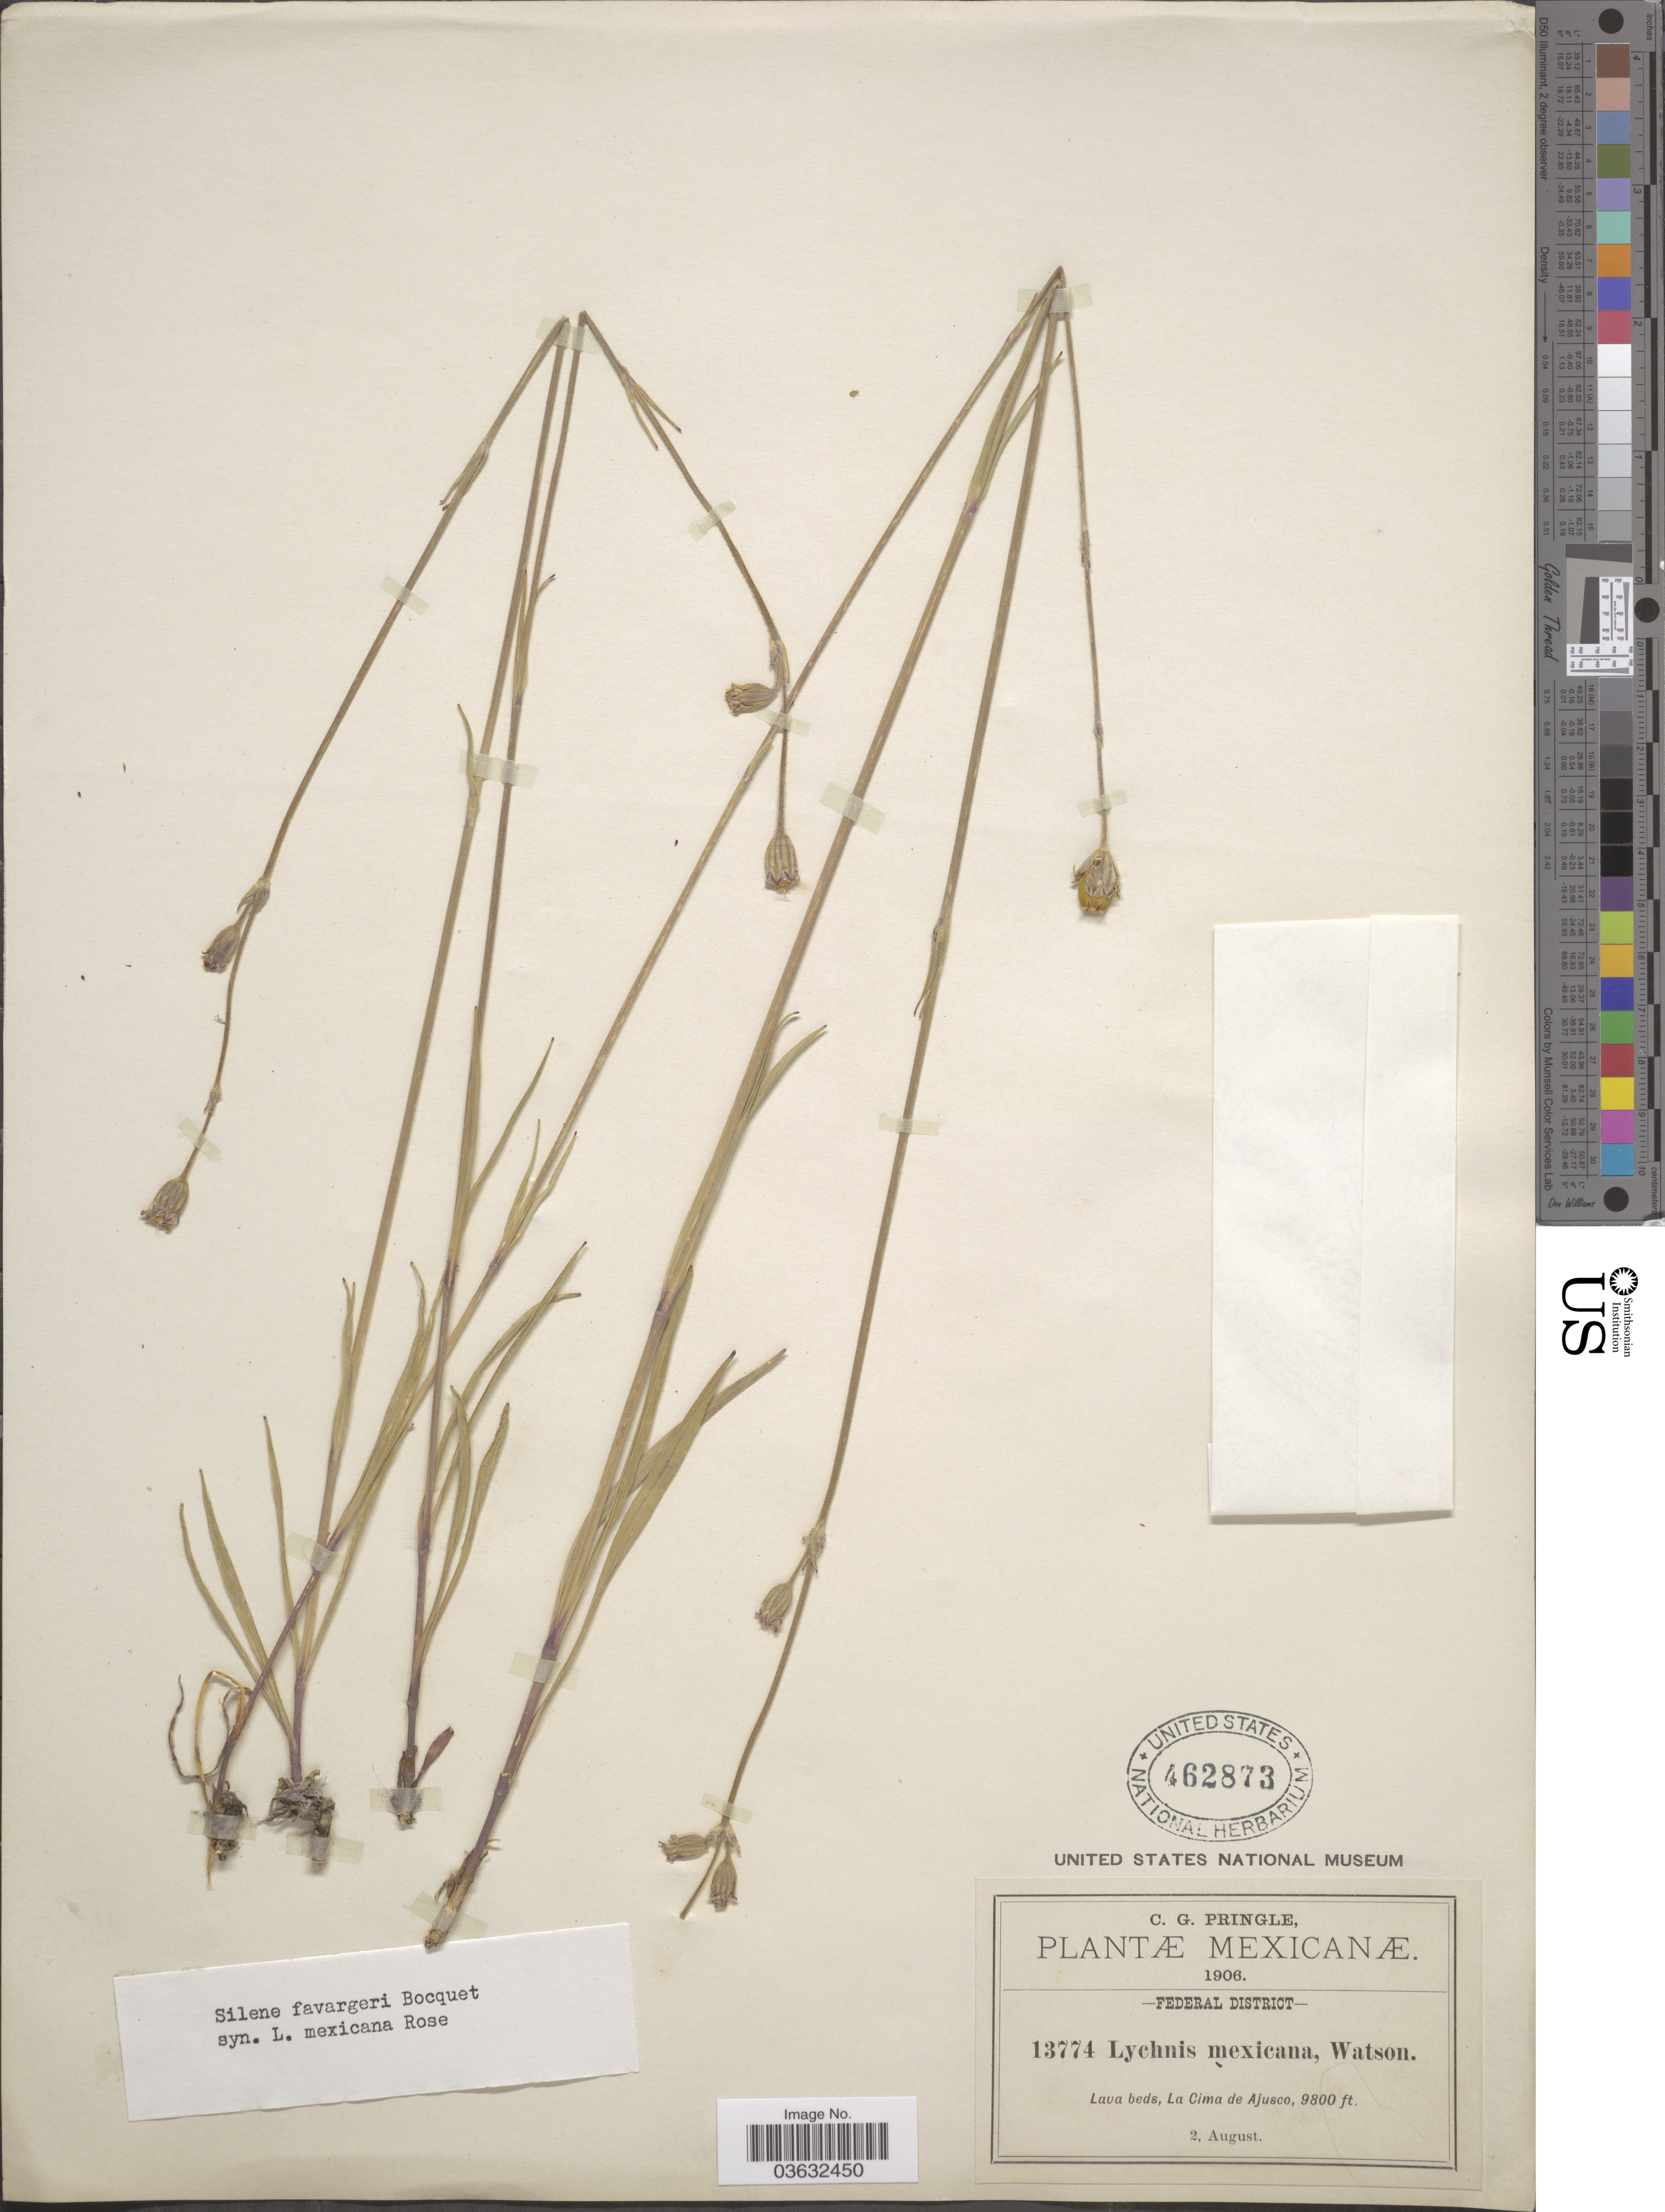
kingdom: Plantae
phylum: Tracheophyta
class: Magnoliopsida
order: Caryophyllales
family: Caryophyllaceae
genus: Silene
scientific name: Silene favargeri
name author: Bocquet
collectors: C. G. Pringle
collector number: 13774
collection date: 1906-08-02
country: Mexico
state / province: Distrito Federal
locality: Federal District. Lava beds, La Cima de Ajusco.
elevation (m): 2987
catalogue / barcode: US 462873